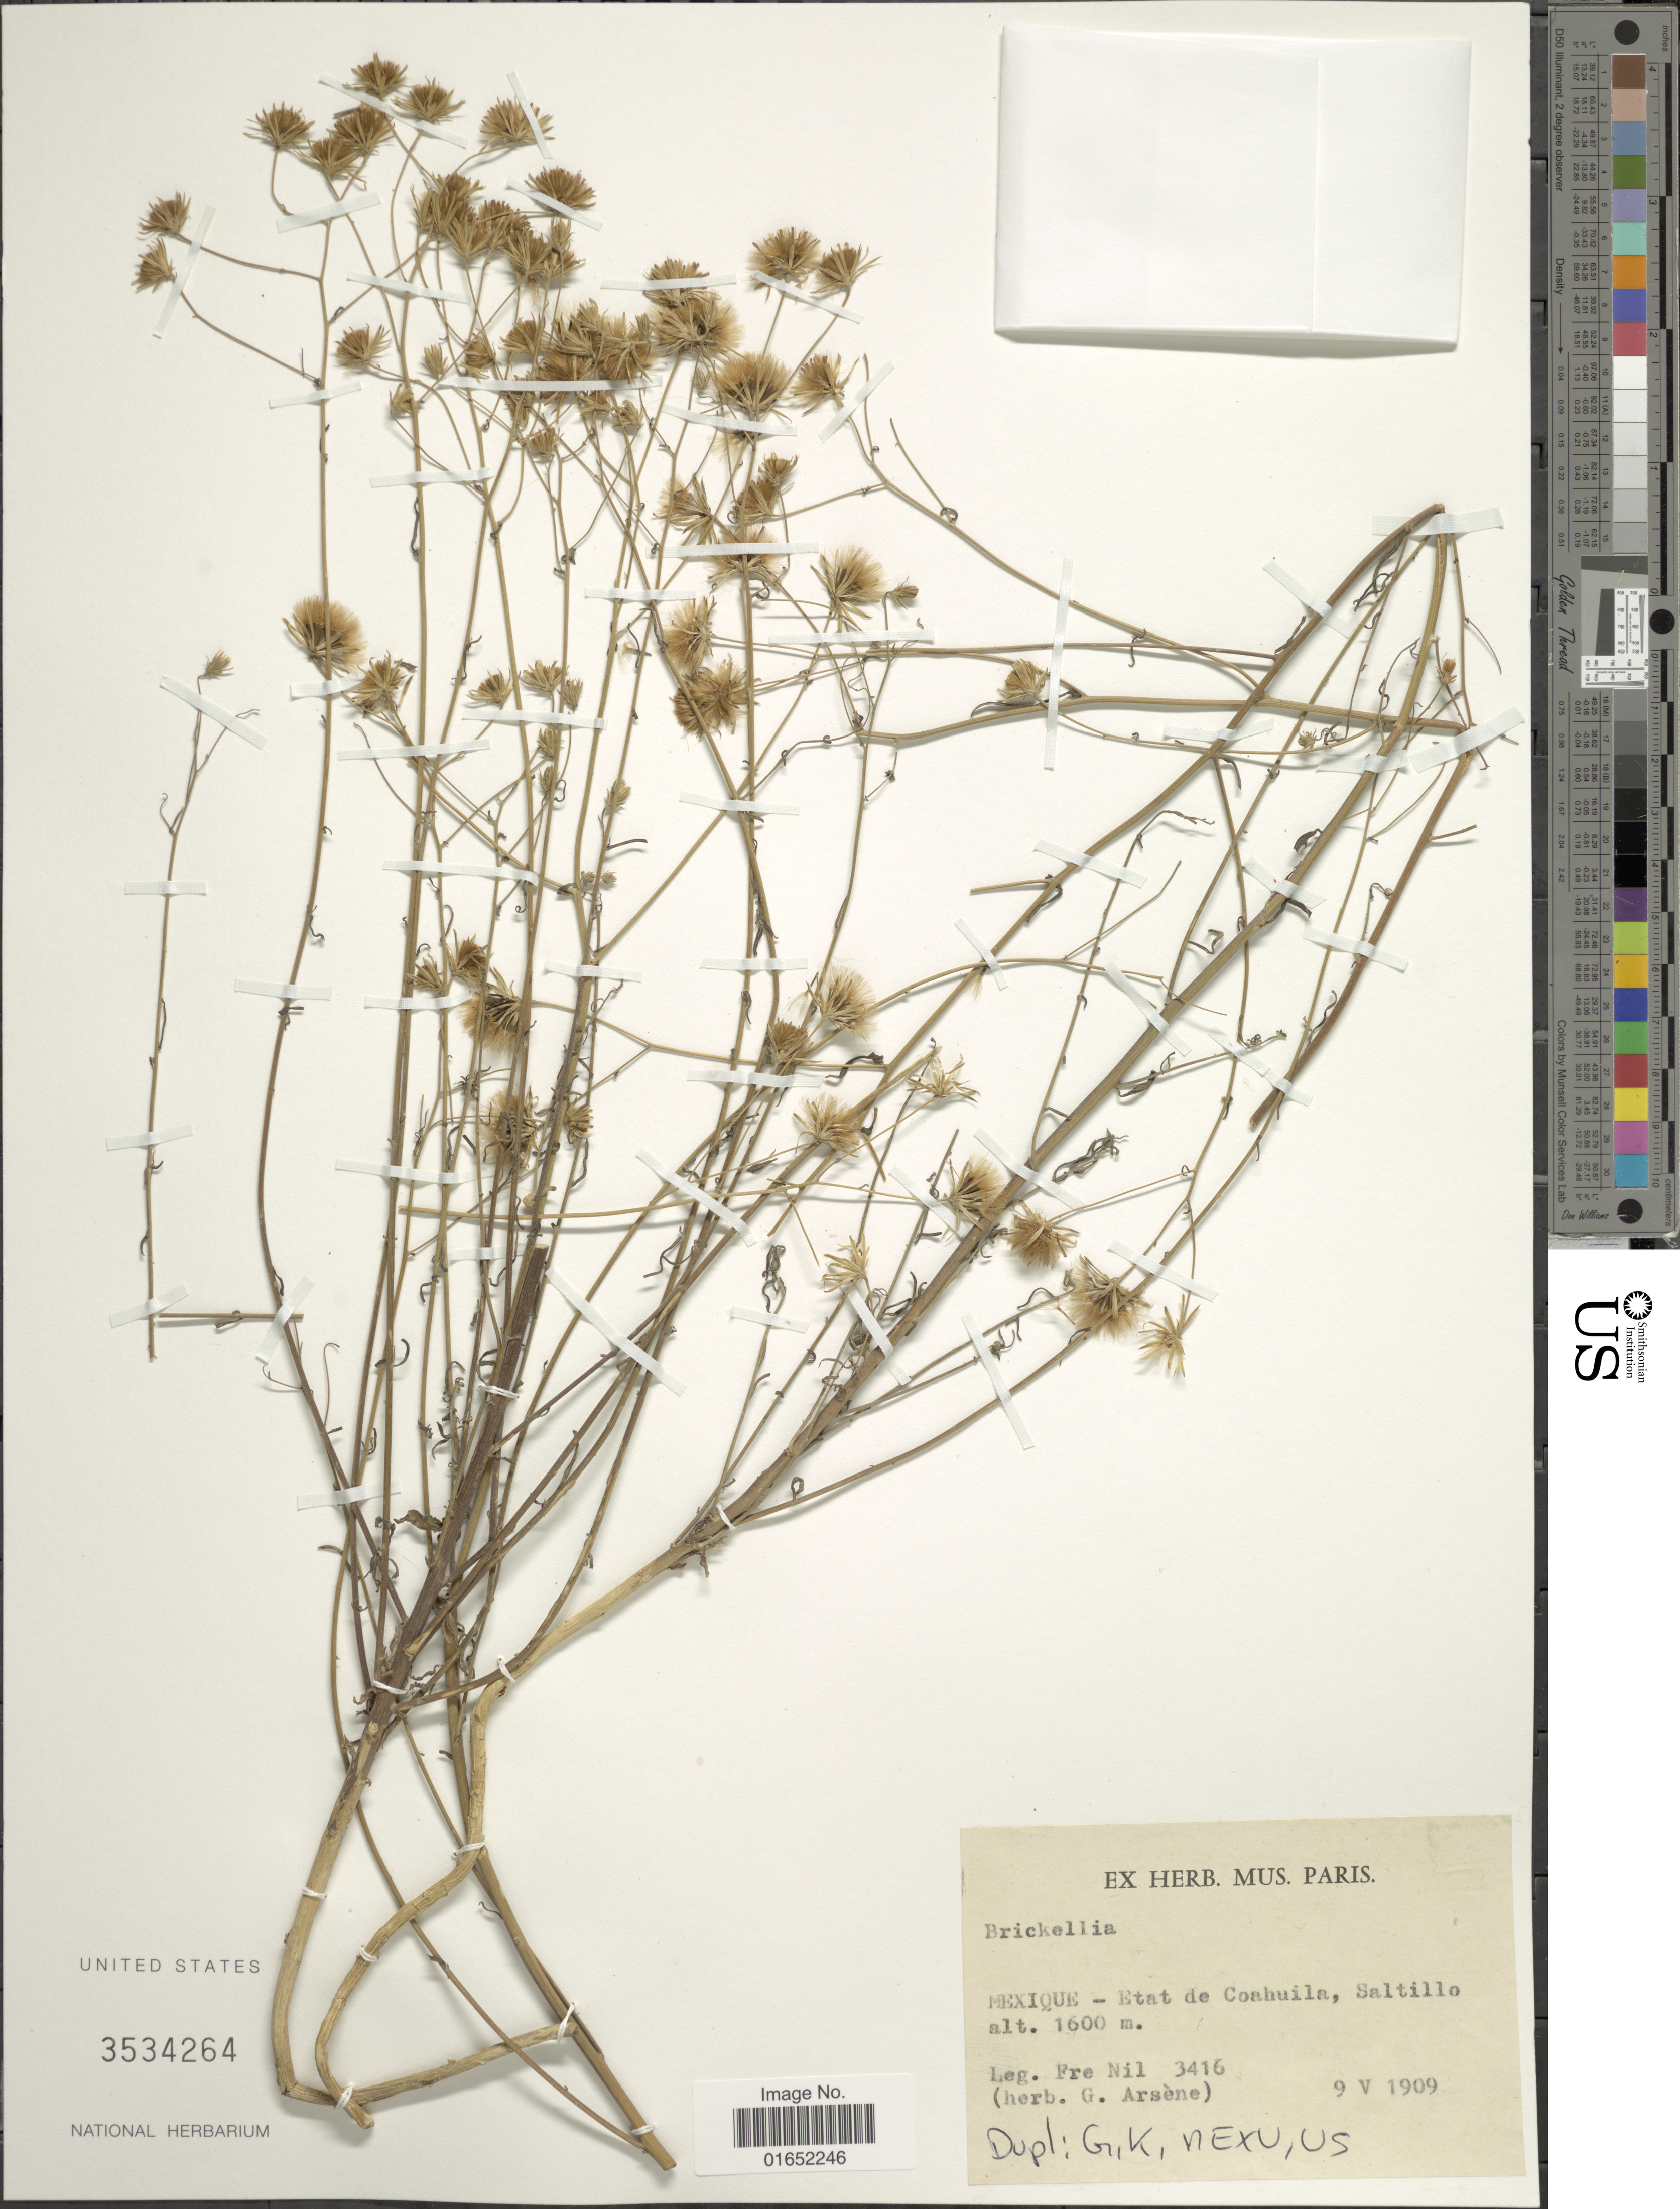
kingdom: Plantae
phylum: Tracheophyta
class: Magnoliopsida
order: Asterales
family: Asteraceae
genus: Brickellia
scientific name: Brickellia rosmarinifolia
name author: (Vent.) W.A. Weber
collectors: Bro. Nil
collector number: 3416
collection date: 1909-05-09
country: Mexico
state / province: Coahuila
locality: Etat de Coahuila, Saltillo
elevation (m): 1600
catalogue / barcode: US 3534264